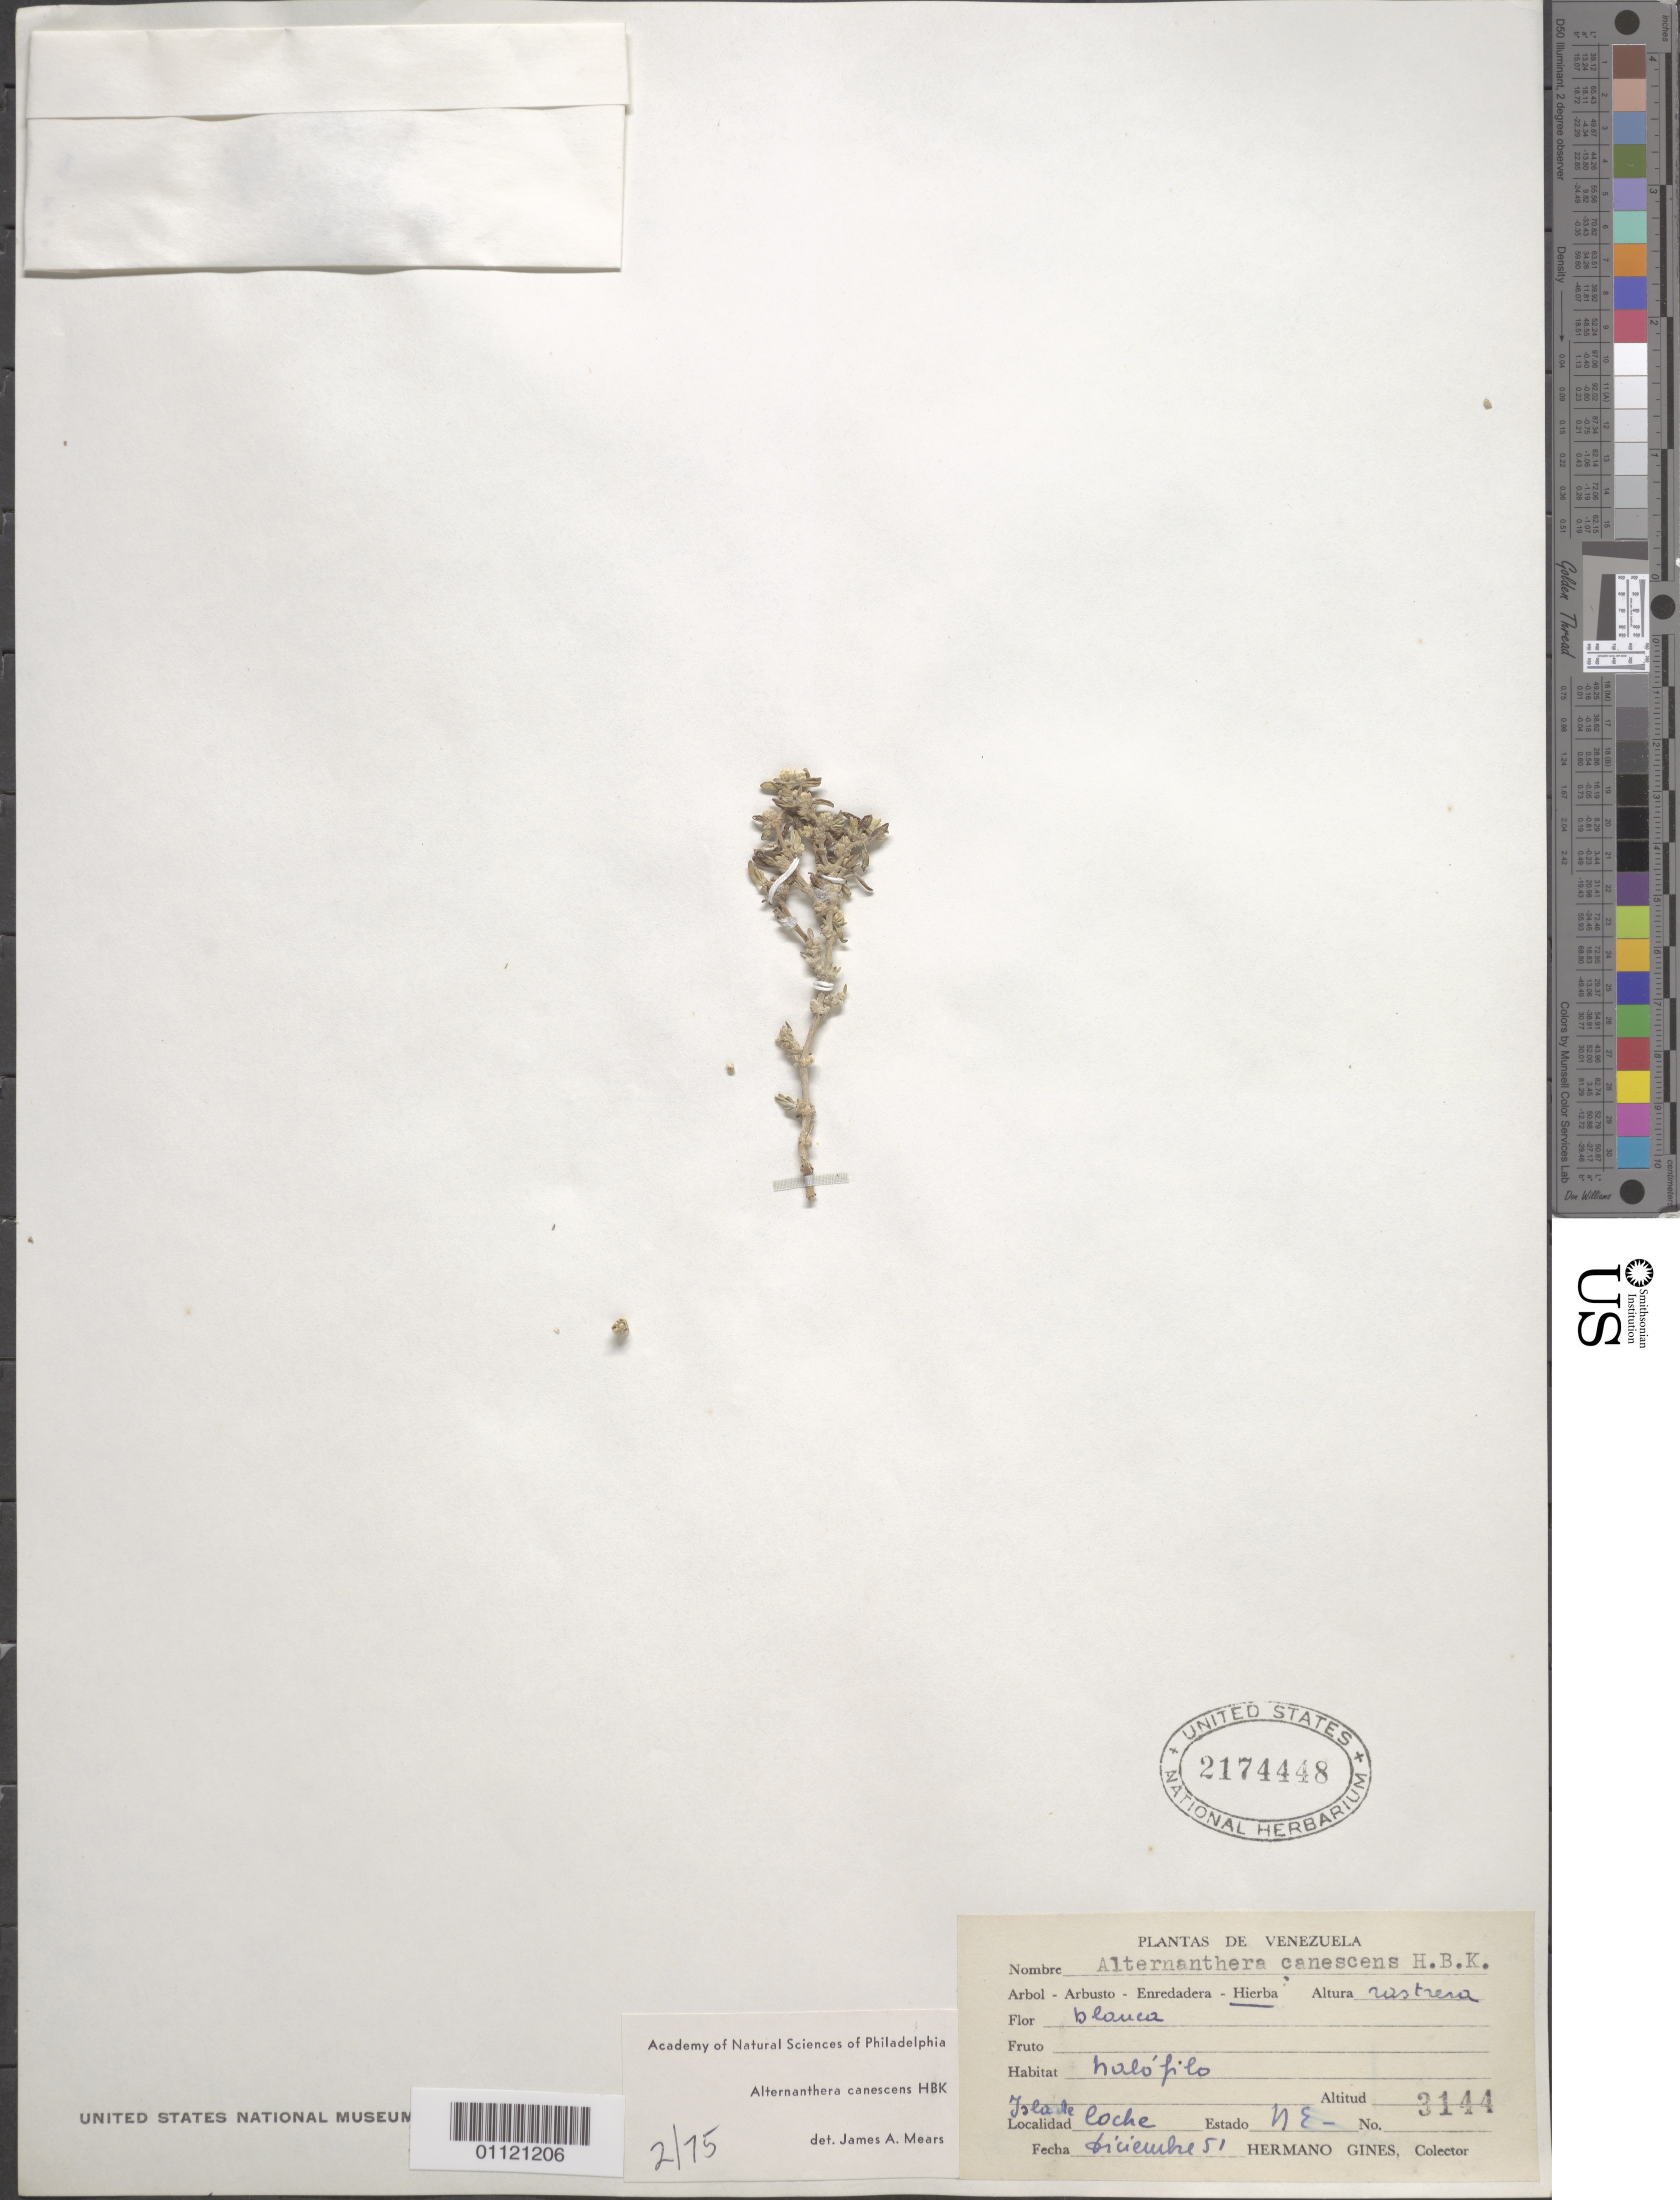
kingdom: Plantae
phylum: Tracheophyta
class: Magnoliopsida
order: Caryophyllales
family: Amaranthaceae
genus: Alternanthera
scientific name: Alternanthera canescens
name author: Kunth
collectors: Bro. Gines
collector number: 3144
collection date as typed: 01 Dec 1951 to 31 Dec 1951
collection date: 1951-12-01/1951-12-31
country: Venezuela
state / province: Nueva Esparta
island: Coche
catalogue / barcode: US 2174448